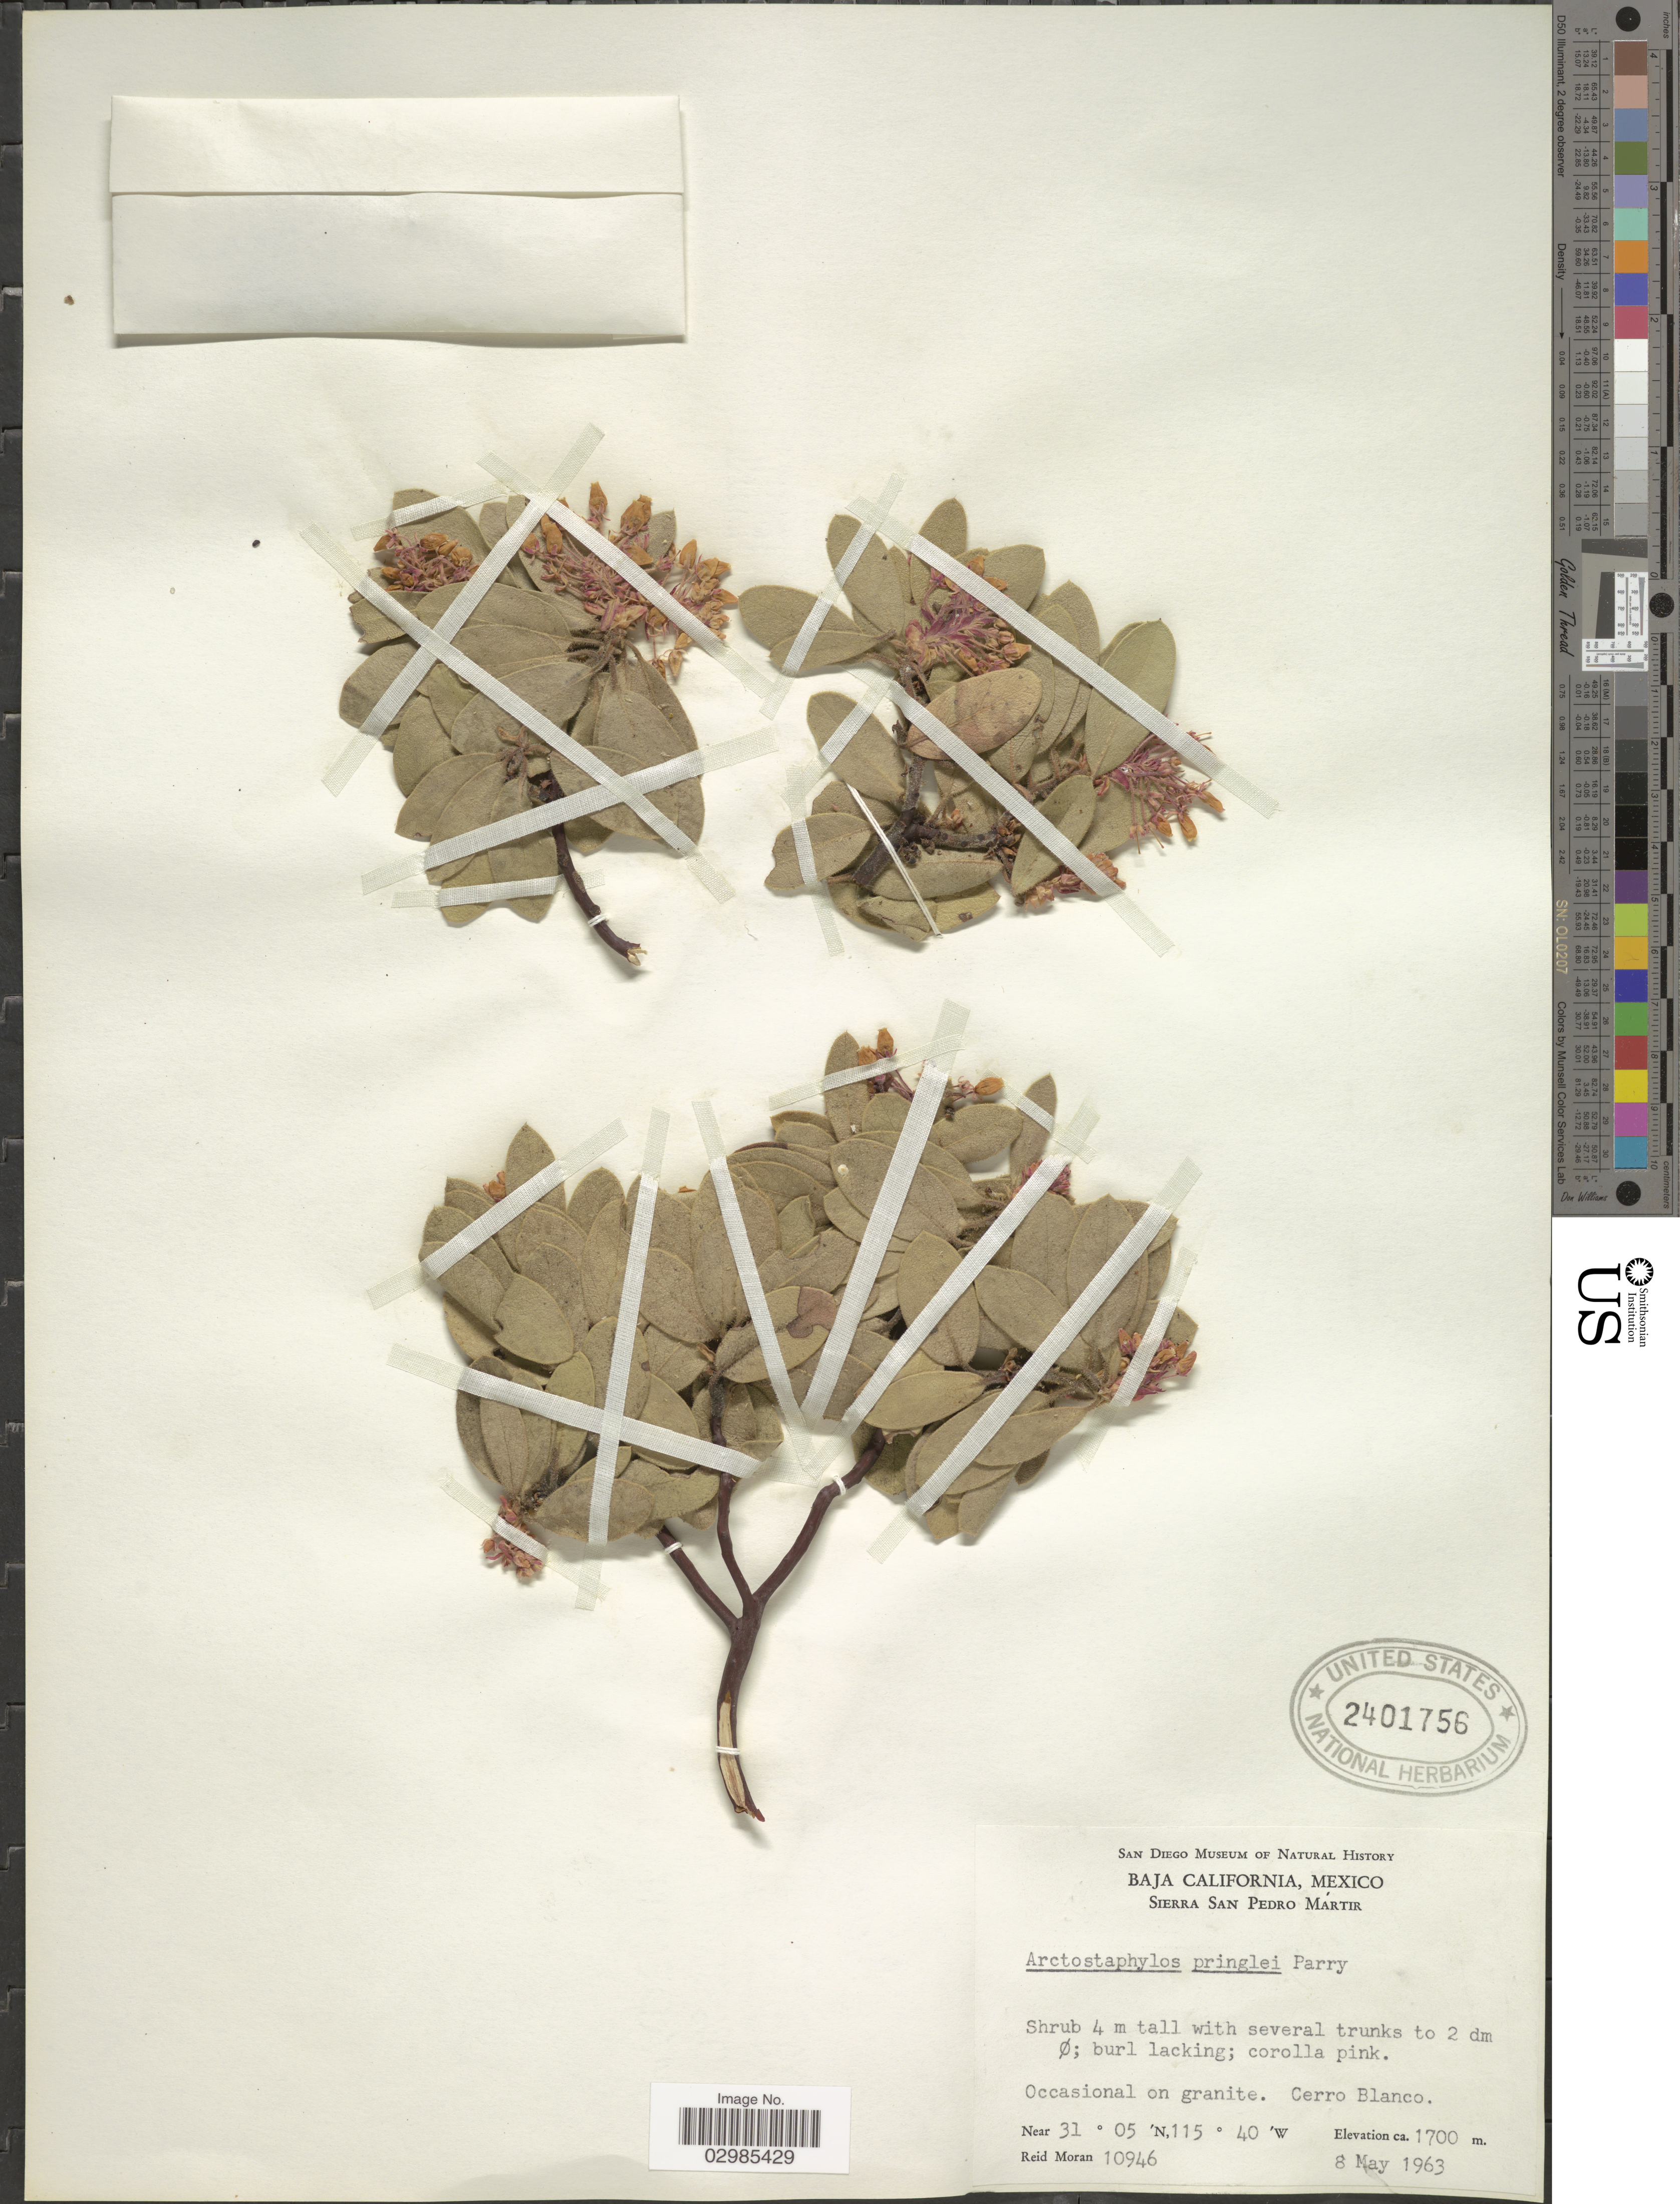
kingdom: Plantae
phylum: Tracheophyta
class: Magnoliopsida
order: Ericales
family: Ericaceae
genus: Arctostaphylos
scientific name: Arctostaphylos pringlei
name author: Parry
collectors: R. V. Moran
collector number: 10946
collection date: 1963-05-08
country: Mexico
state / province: Baja California Norte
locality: Sierra San Pedro Martir, Cerro Blanco.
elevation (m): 1700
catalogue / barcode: US 2401756